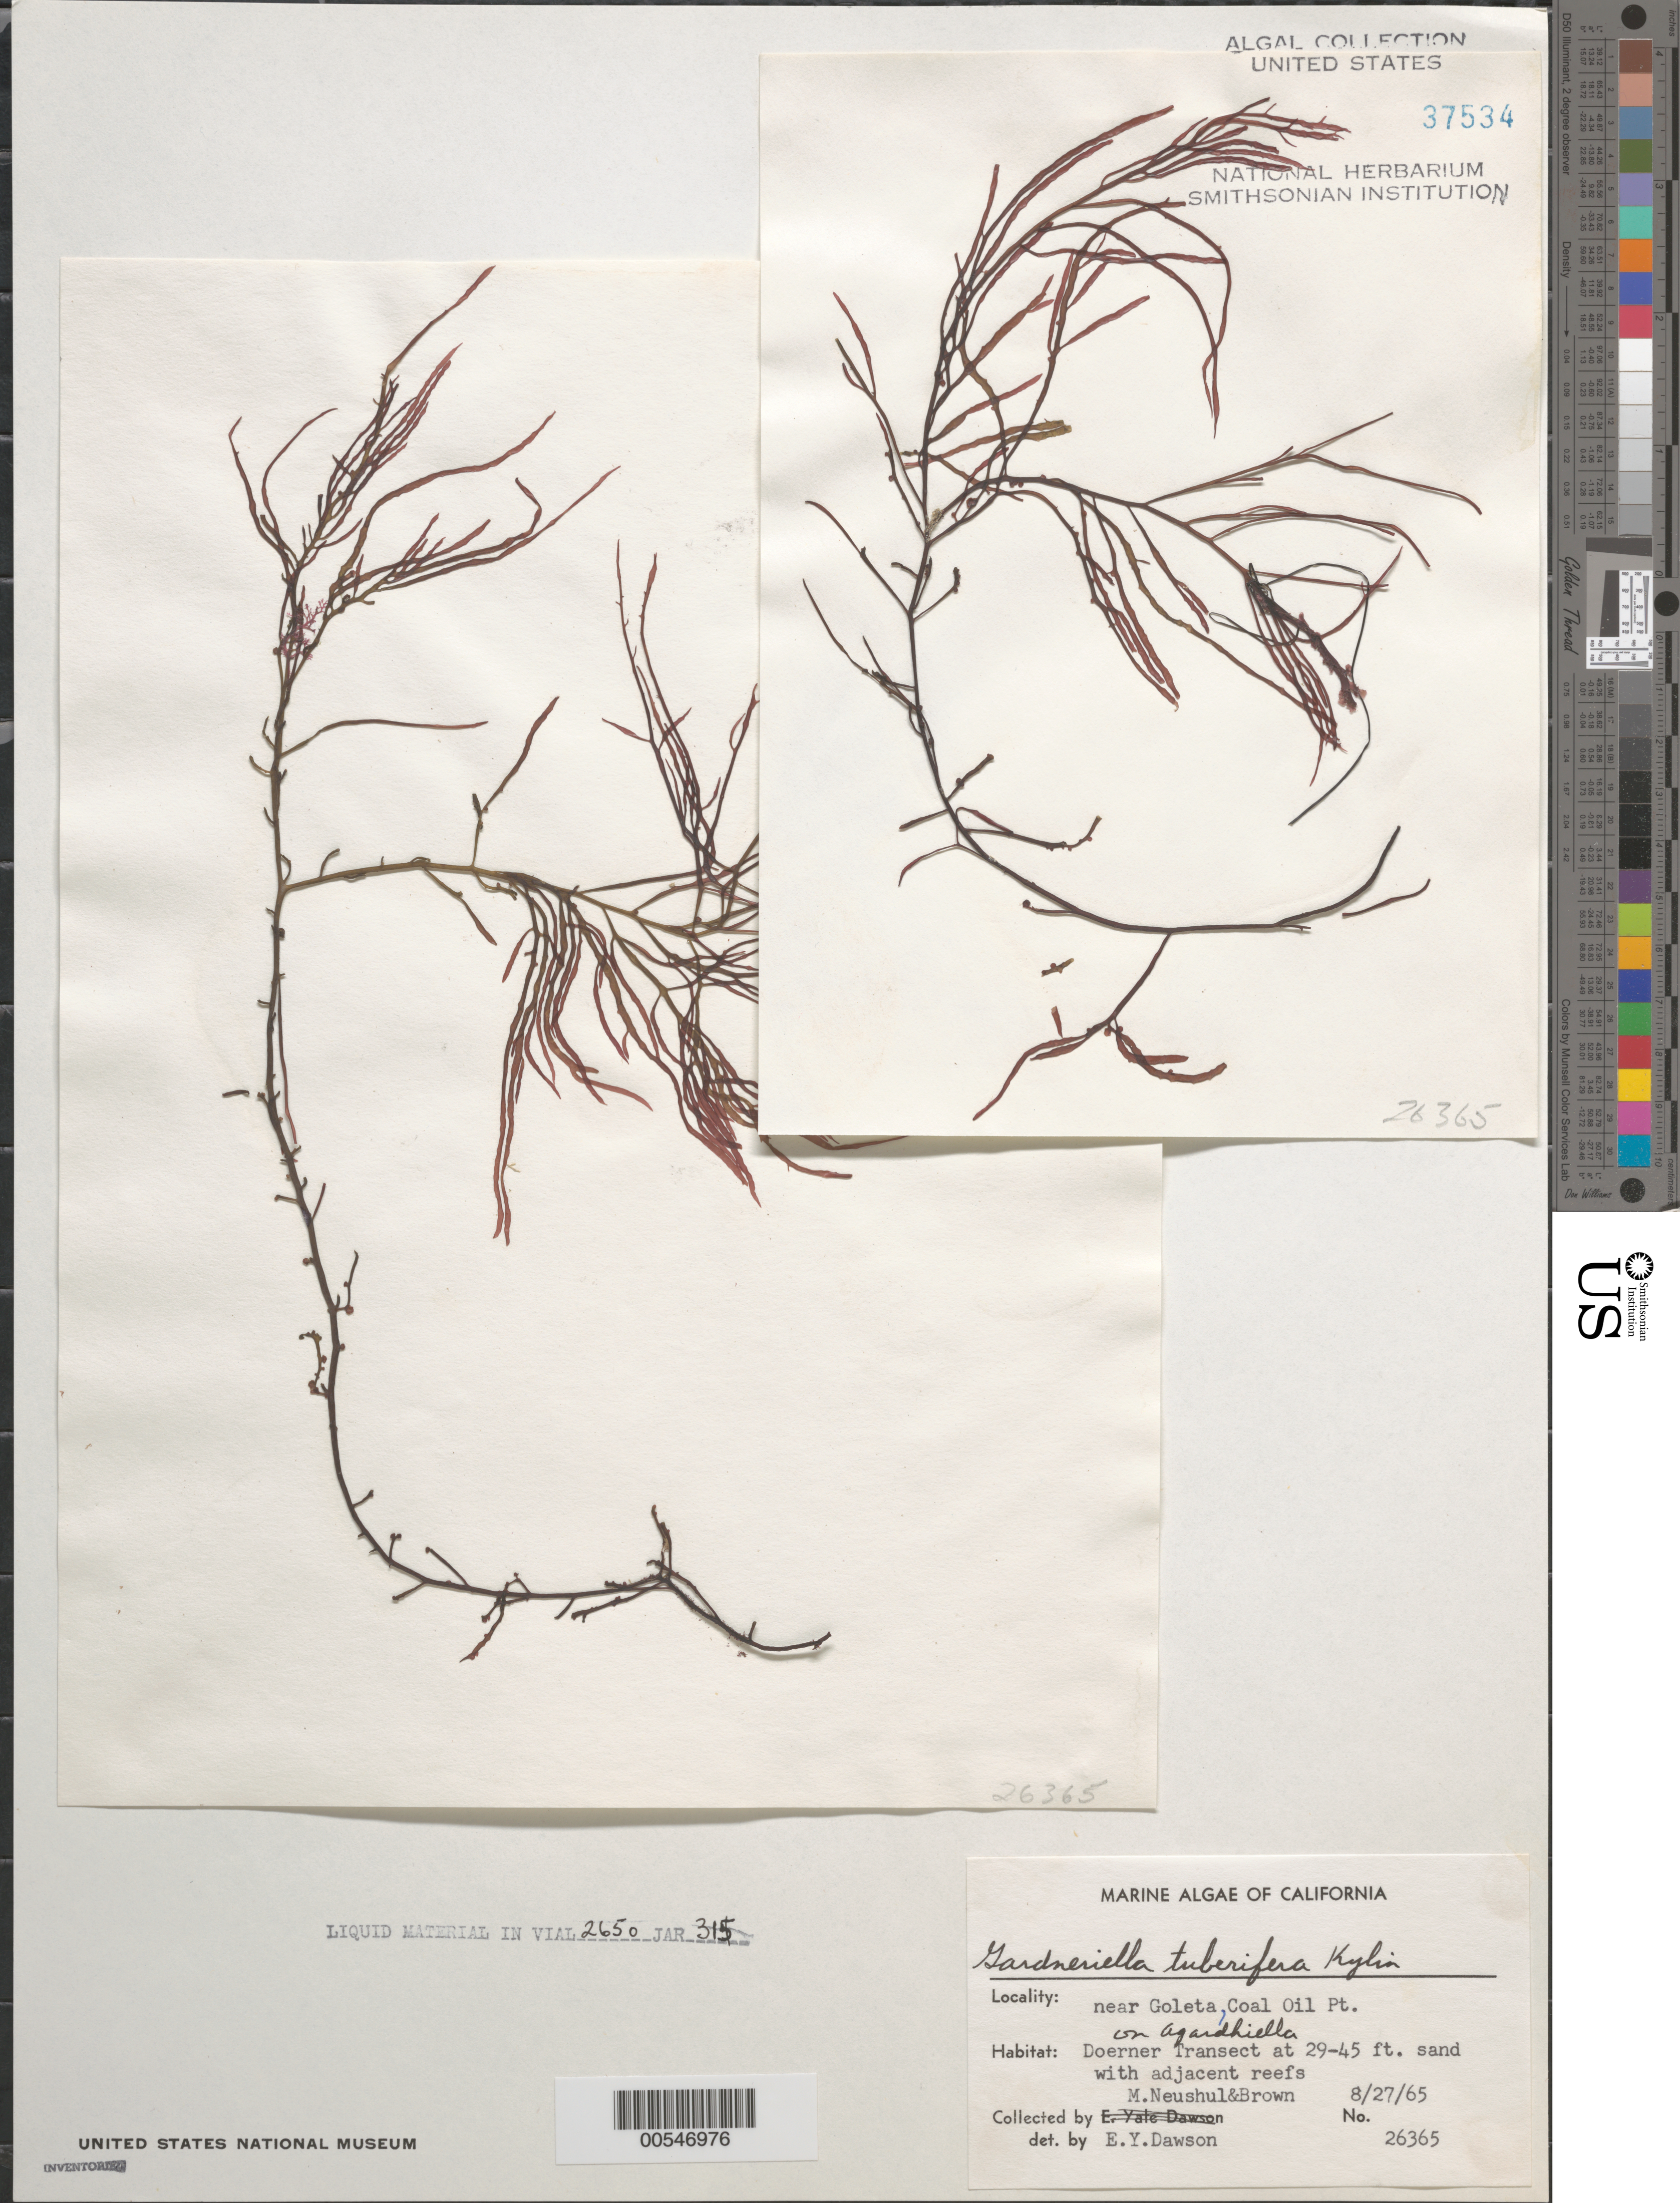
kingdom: Plantae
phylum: Rhodophyta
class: Florideophyceae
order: Gigartinales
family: Solieriaceae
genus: Gardneriella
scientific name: Gardneriella tuberifera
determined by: Dawson, E. Y.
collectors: M. Neushul & D. Brown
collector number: EYD 26365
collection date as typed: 27 Aug 1965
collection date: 1965-08-27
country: United States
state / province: California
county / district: Santa Barbara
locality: Coal Oil Point, near Goleta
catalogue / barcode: US 37534